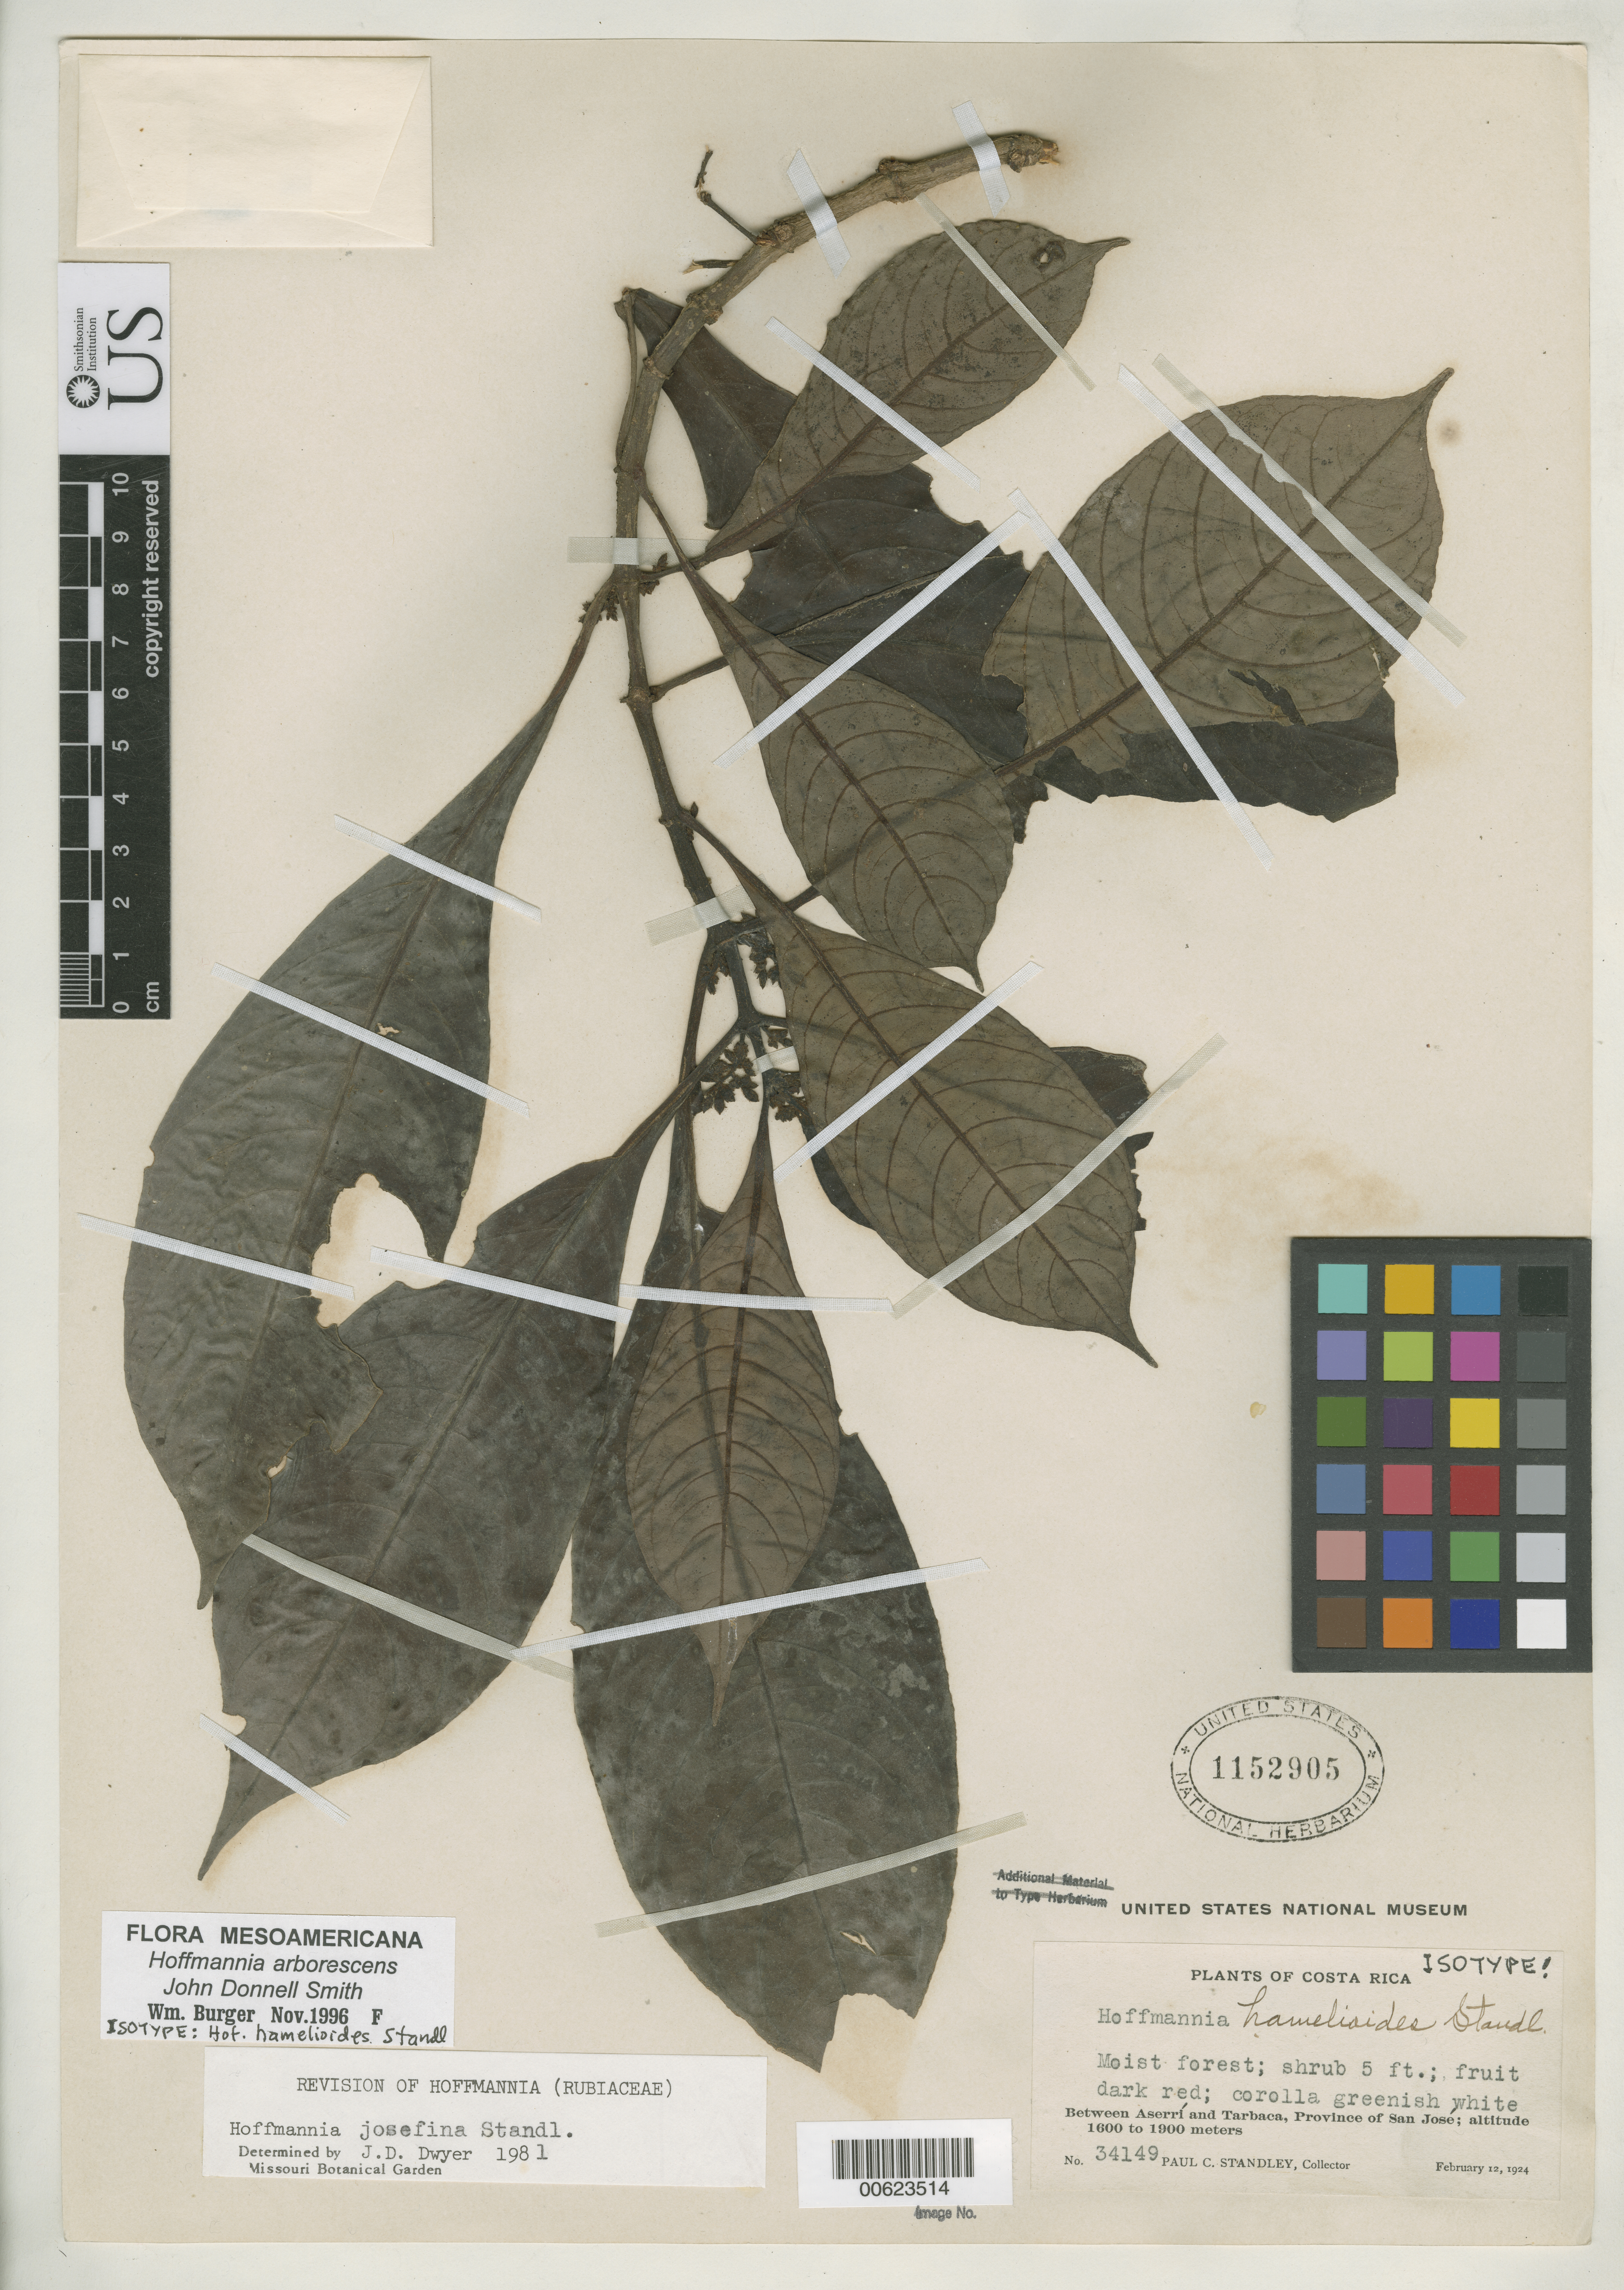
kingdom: Plantae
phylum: Tracheophyta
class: Magnoliopsida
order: Gentianales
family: Rubiaceae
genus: Hoffmannia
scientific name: Hoffmannia hamelioides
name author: Standl.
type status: Isotype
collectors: P. C. Standley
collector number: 34149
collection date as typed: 12 Feb 1924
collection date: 1924-02-12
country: Costa Rica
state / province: San José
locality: Between Aserri and Tarbaca.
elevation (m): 1600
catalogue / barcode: US 1152905